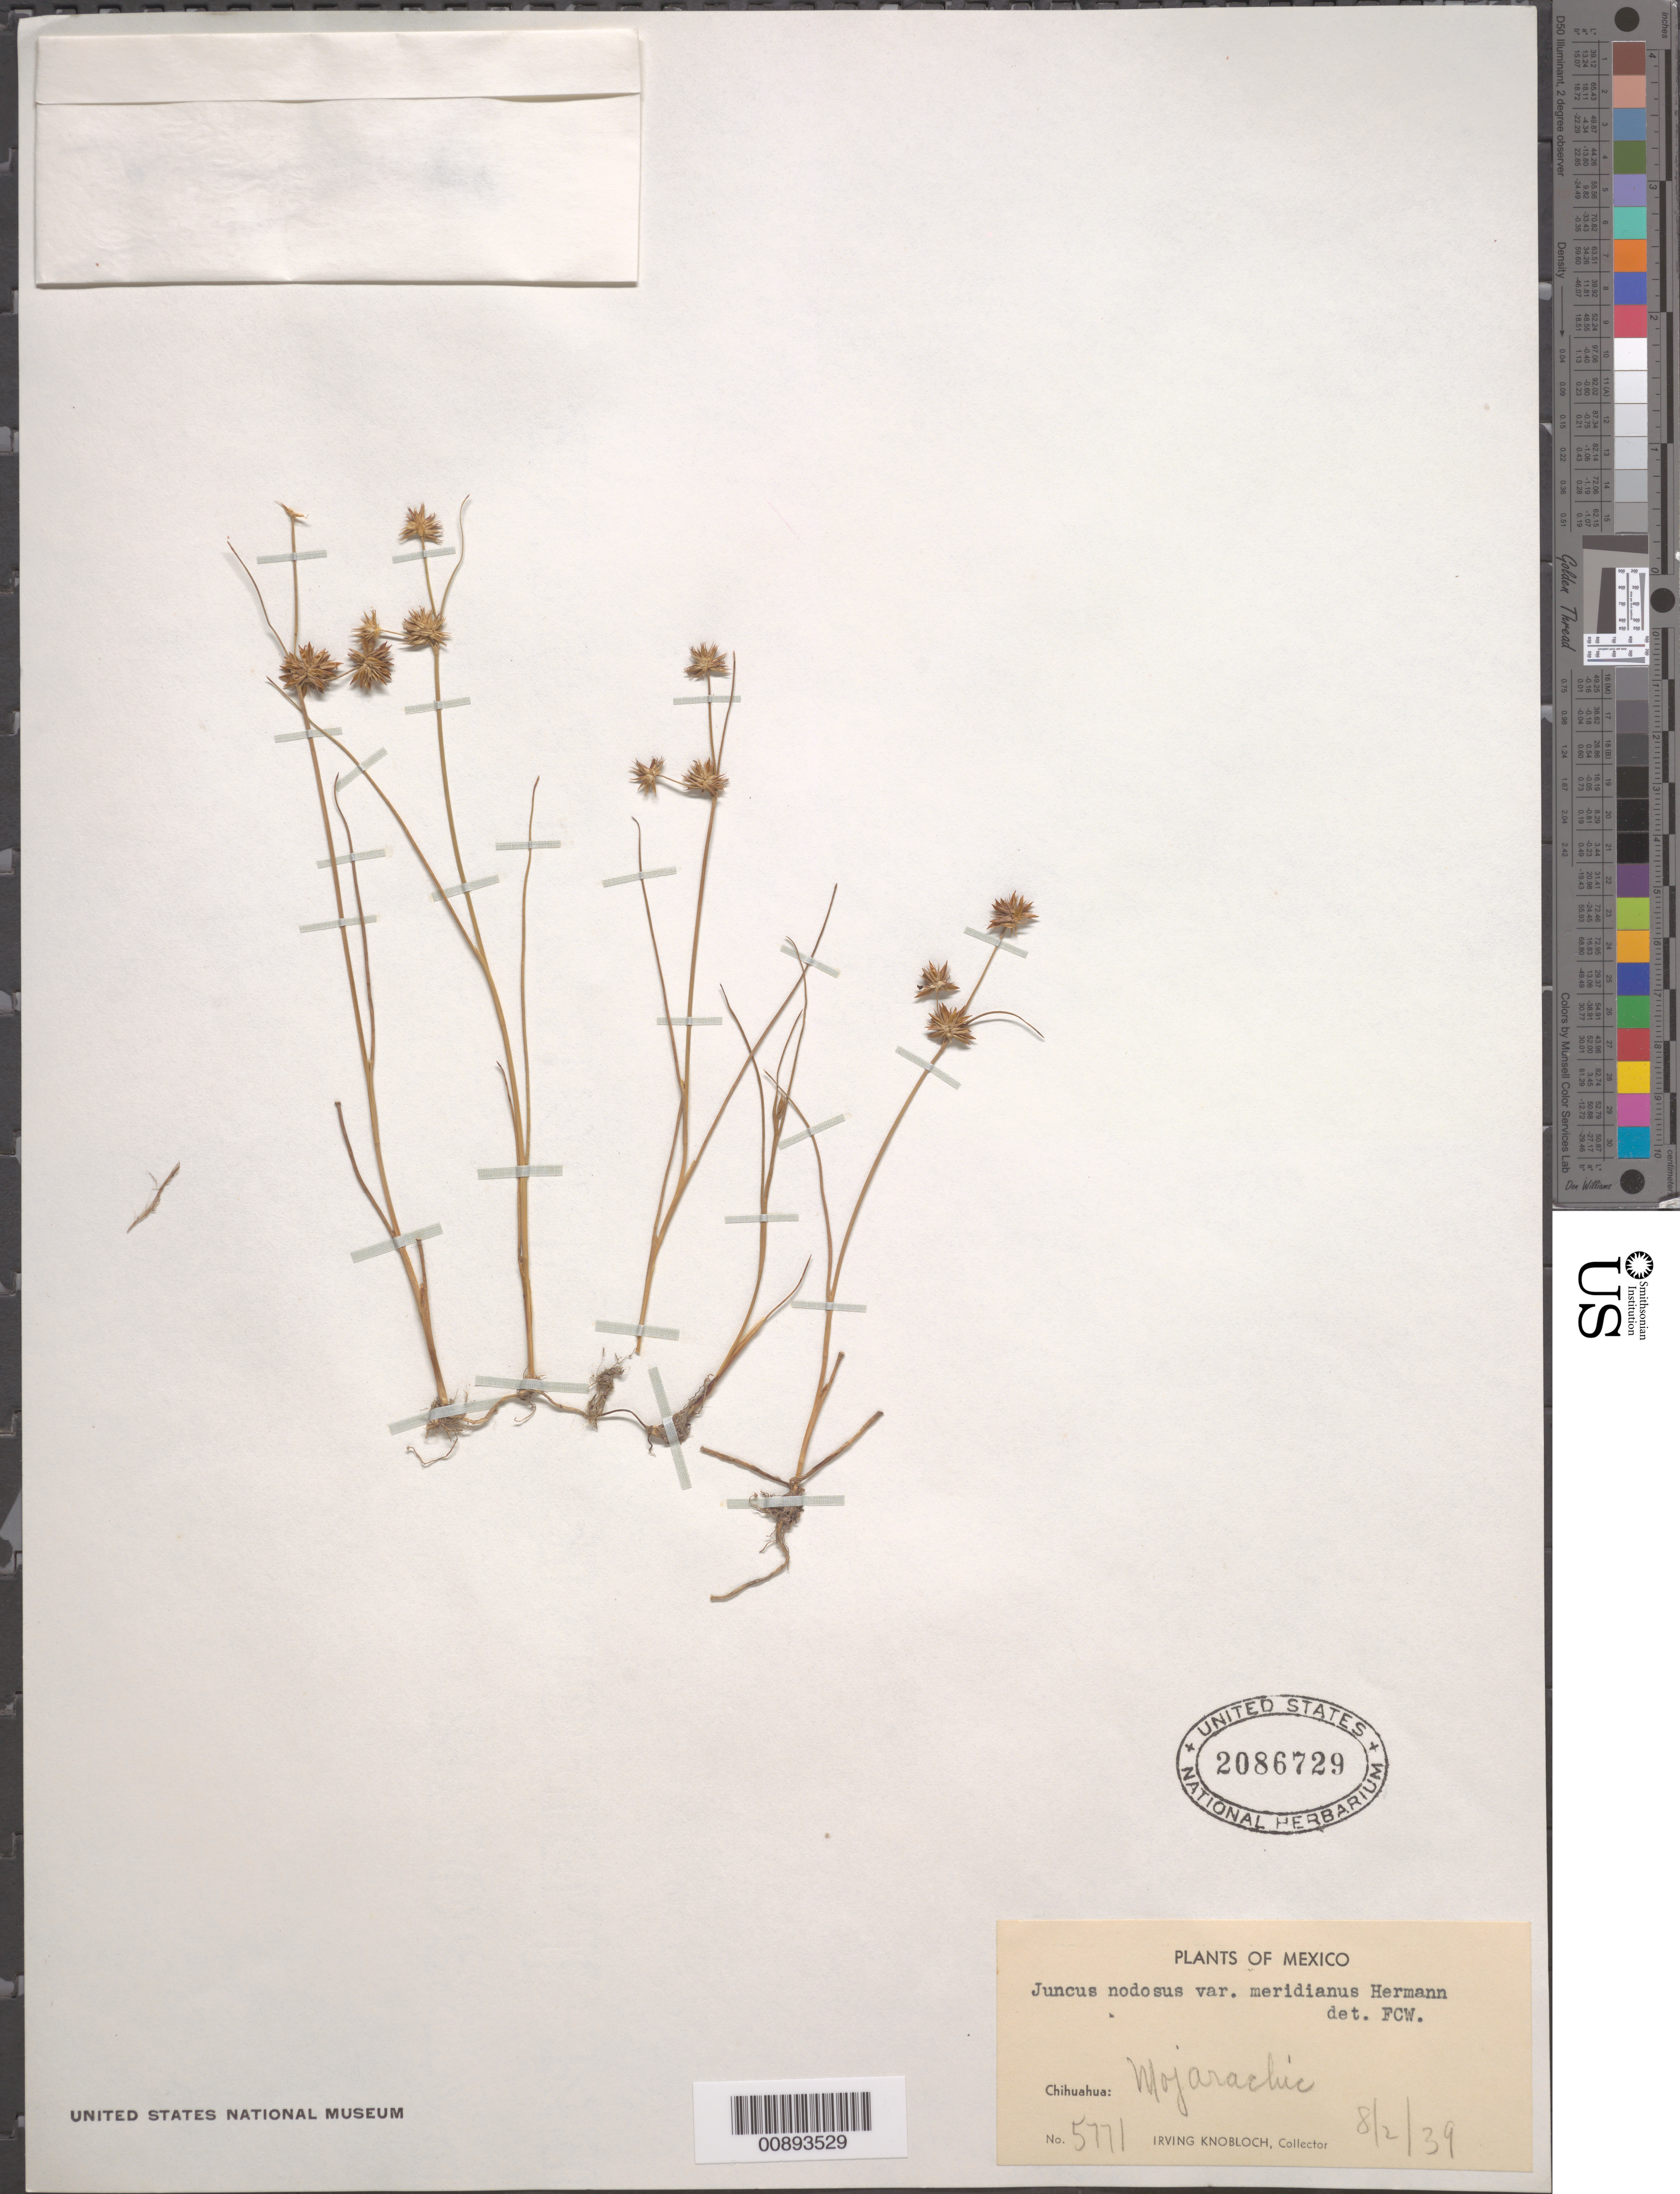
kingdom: Plantae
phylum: Tracheophyta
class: Liliopsida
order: Poales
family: Juncaceae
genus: Juncus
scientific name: Juncus nodosus var. meridianus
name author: F.J. Herm. in I.M. Johnst.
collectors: I. W. Knobloch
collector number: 5771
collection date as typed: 02 Aug 1939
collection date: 1939-08-02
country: Mexico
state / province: Chihuahua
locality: Mojarachic, Chihuahua.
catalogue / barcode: US 2086729